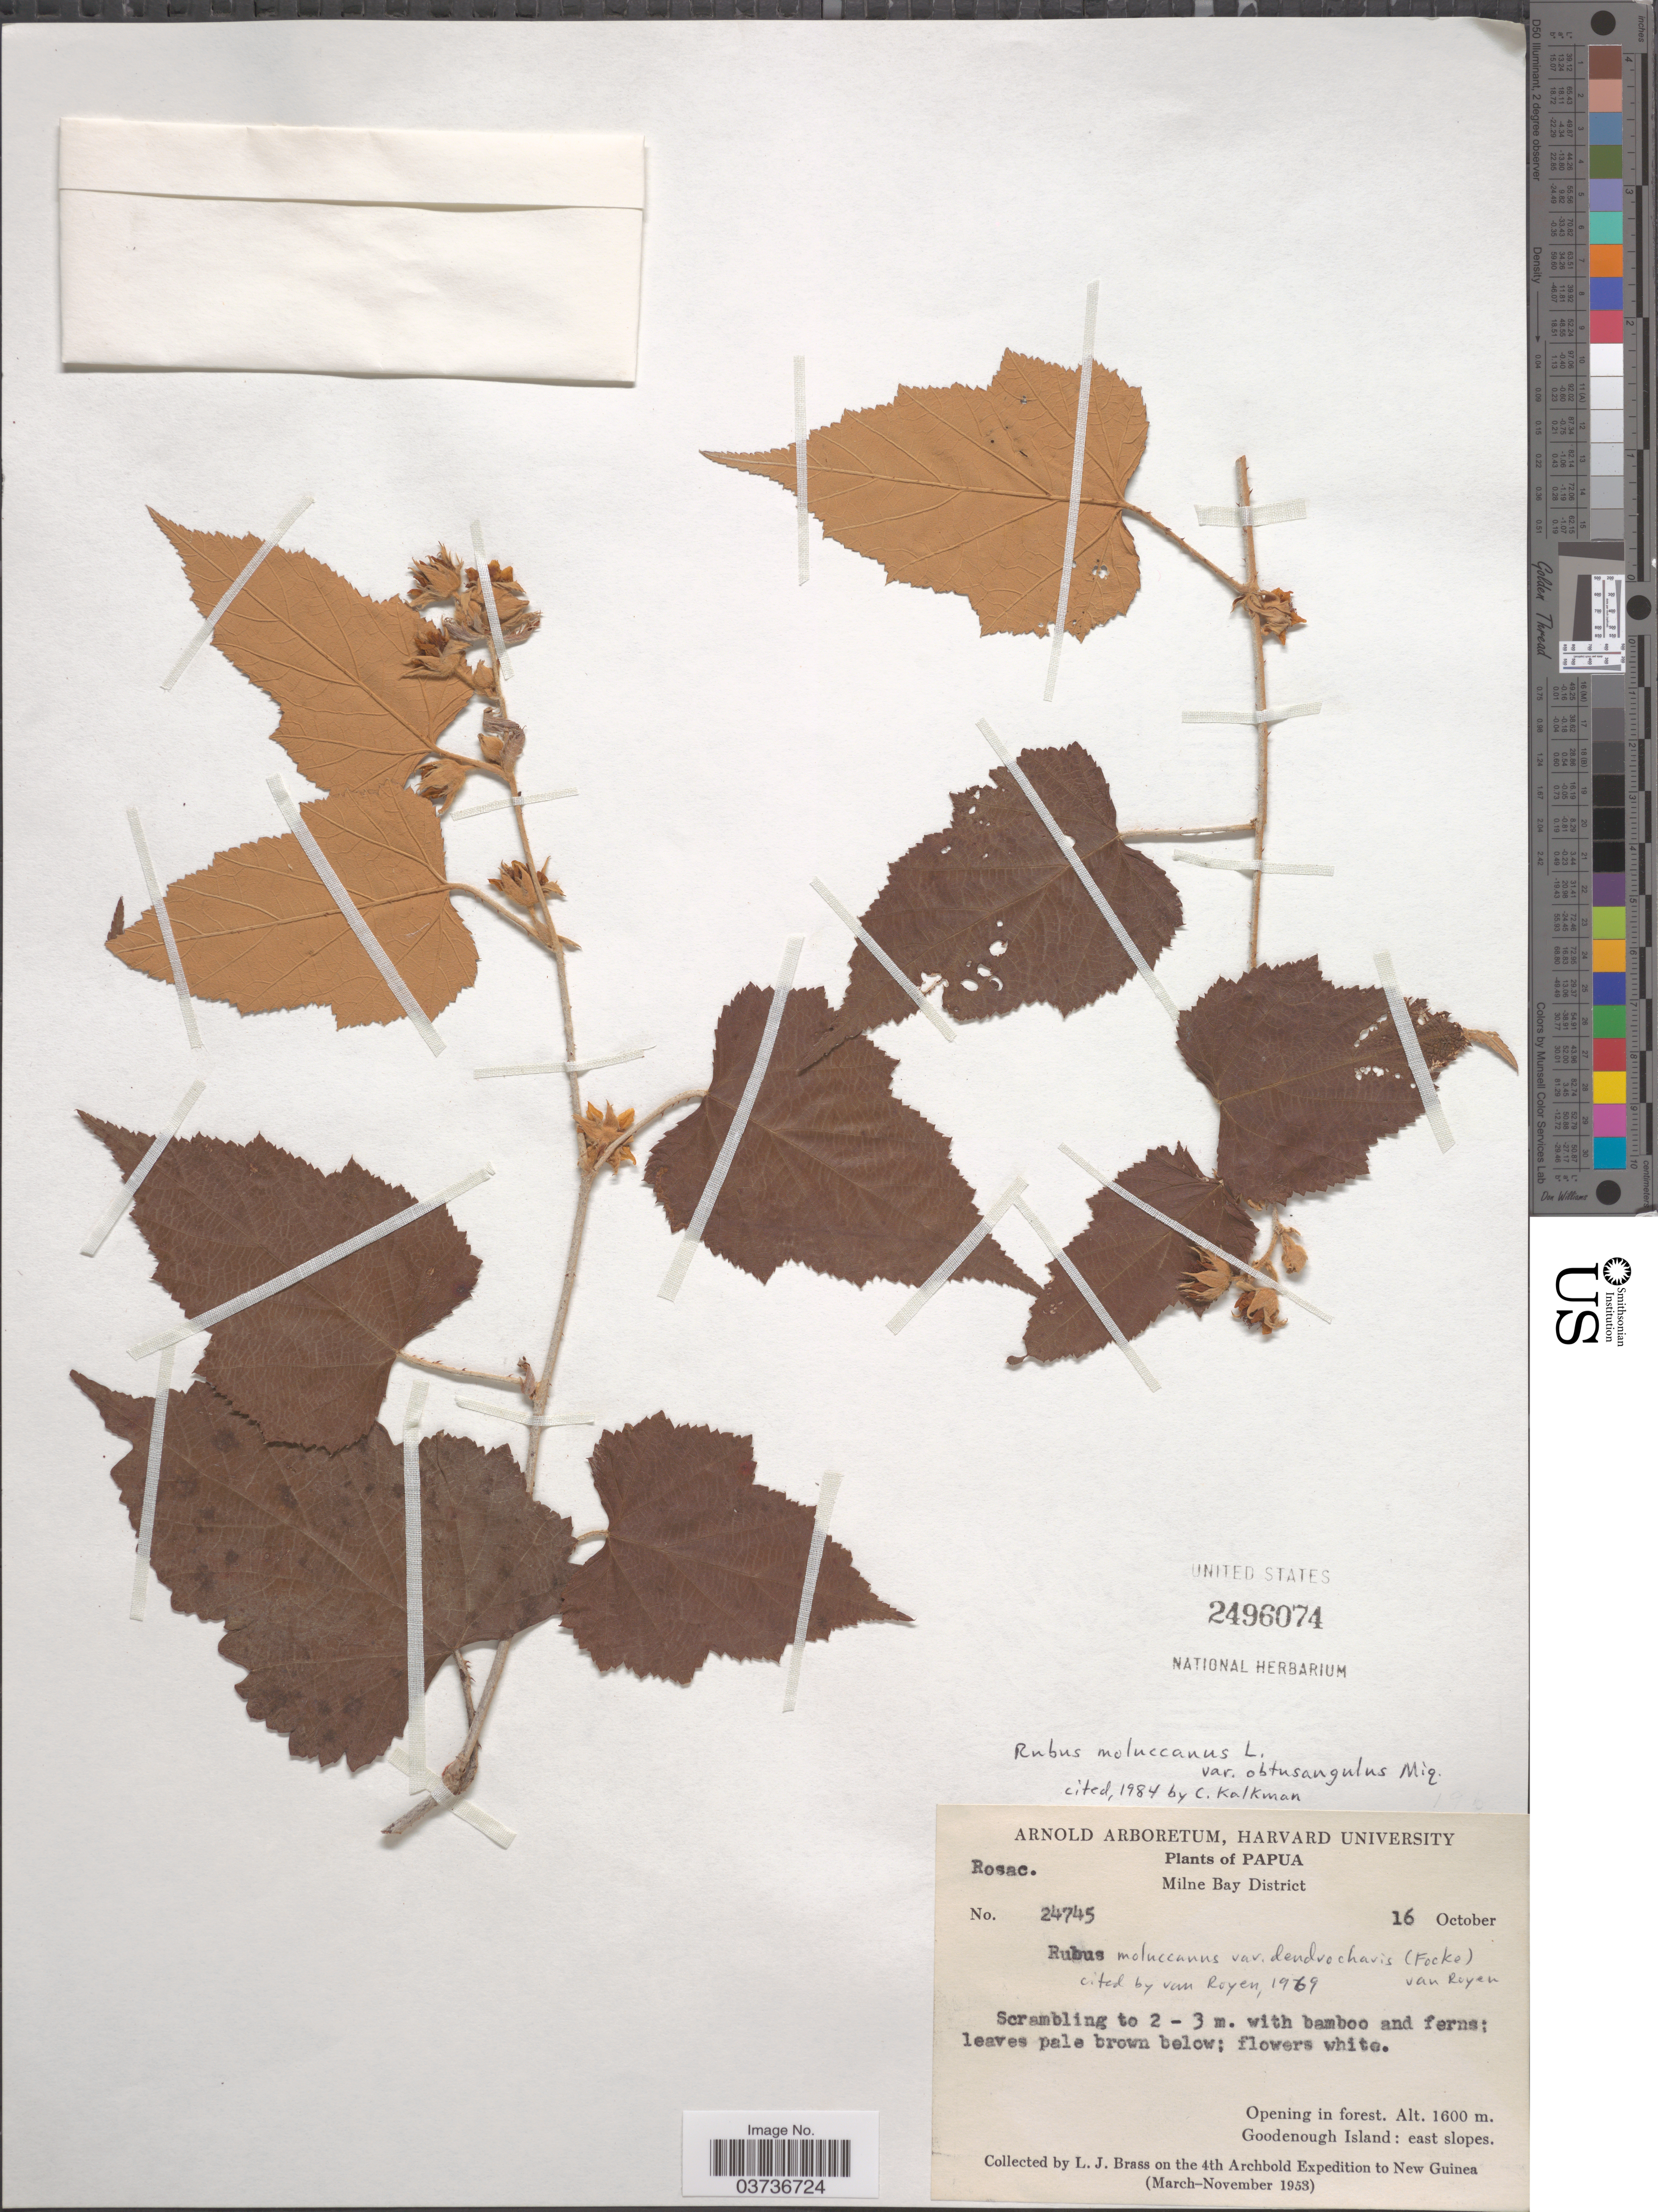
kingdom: Plantae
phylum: Tracheophyta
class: Magnoliopsida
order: Rosales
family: Rosaceae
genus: Rubus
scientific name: Rubus moluccanus var. obtusangulus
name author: Miq.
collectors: L. J. Brass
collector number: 24745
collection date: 1953-10-16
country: Papua New Guinea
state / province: Milne Bay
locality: Papua. Milne Bay District. Goodenough Island: east slopes.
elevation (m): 1600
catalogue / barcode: US 2496074